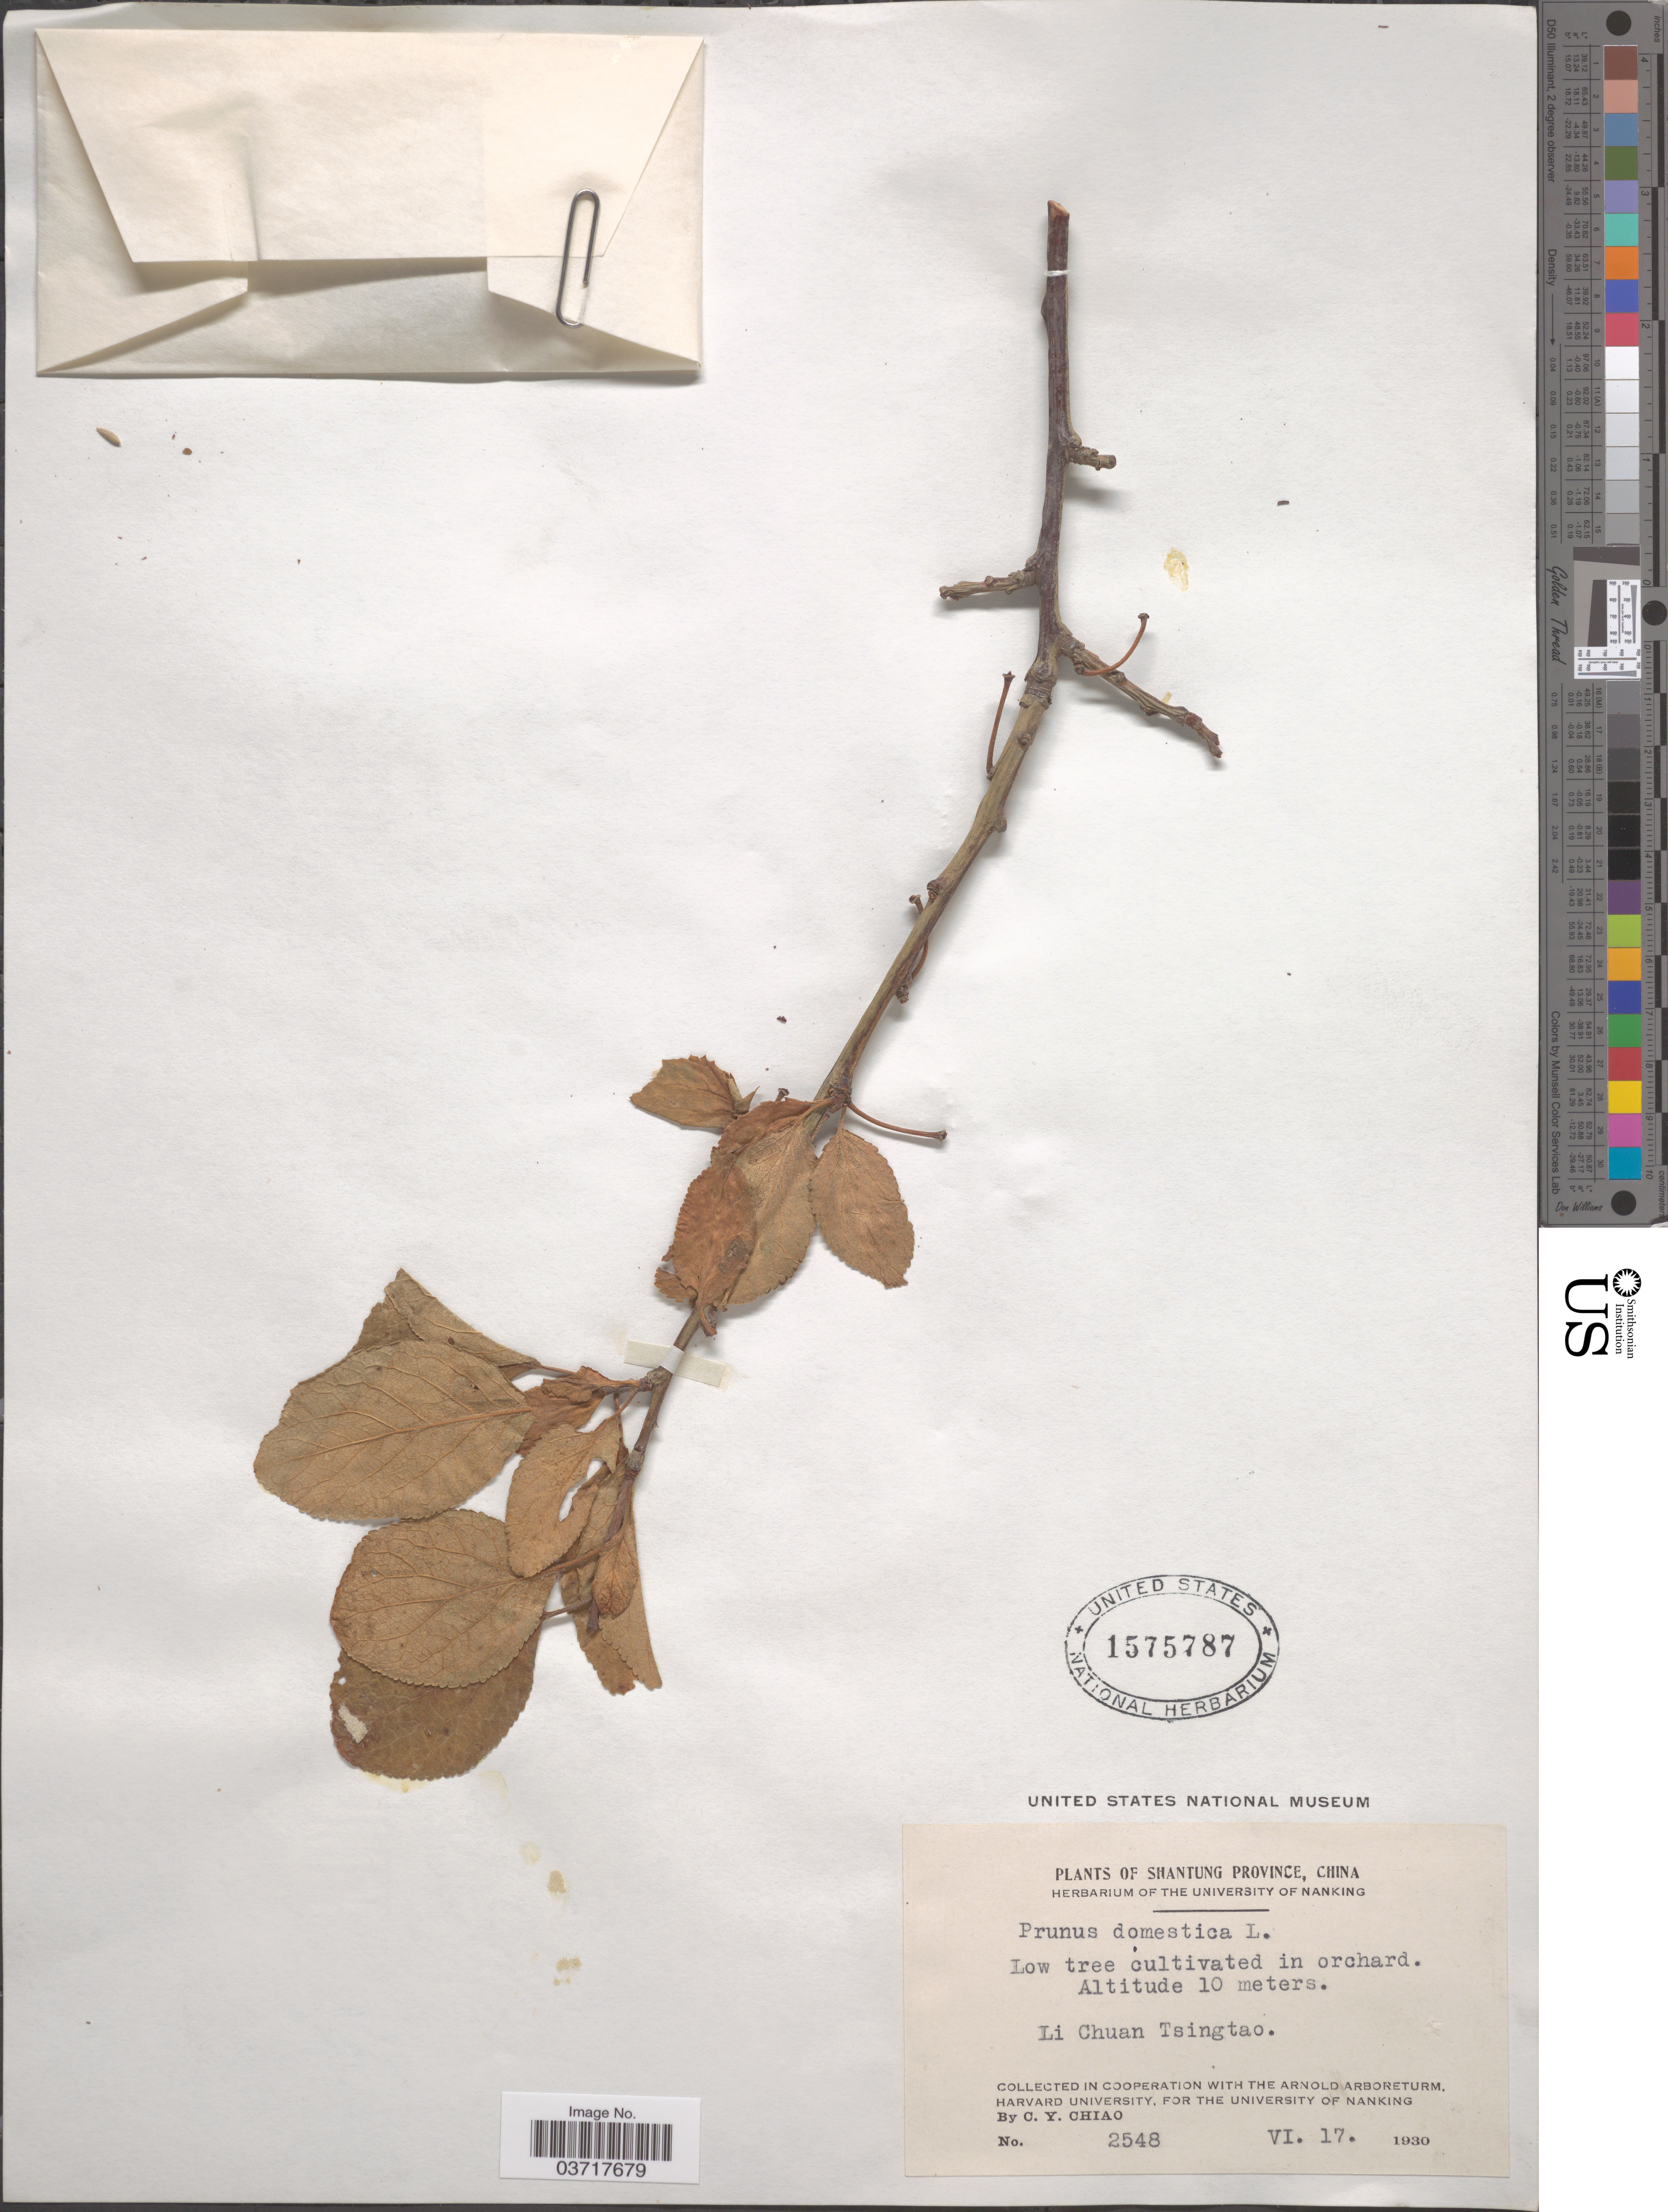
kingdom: Plantae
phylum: Tracheophyta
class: Magnoliopsida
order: Rosales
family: Rosaceae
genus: Prunus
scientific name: Prunus domestica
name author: L.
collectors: C. Y. Chiao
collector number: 2548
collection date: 1930-06-17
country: China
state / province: Shandong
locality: Shantung Province. Li Chuan Tsingtao.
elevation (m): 10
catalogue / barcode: US 1575787